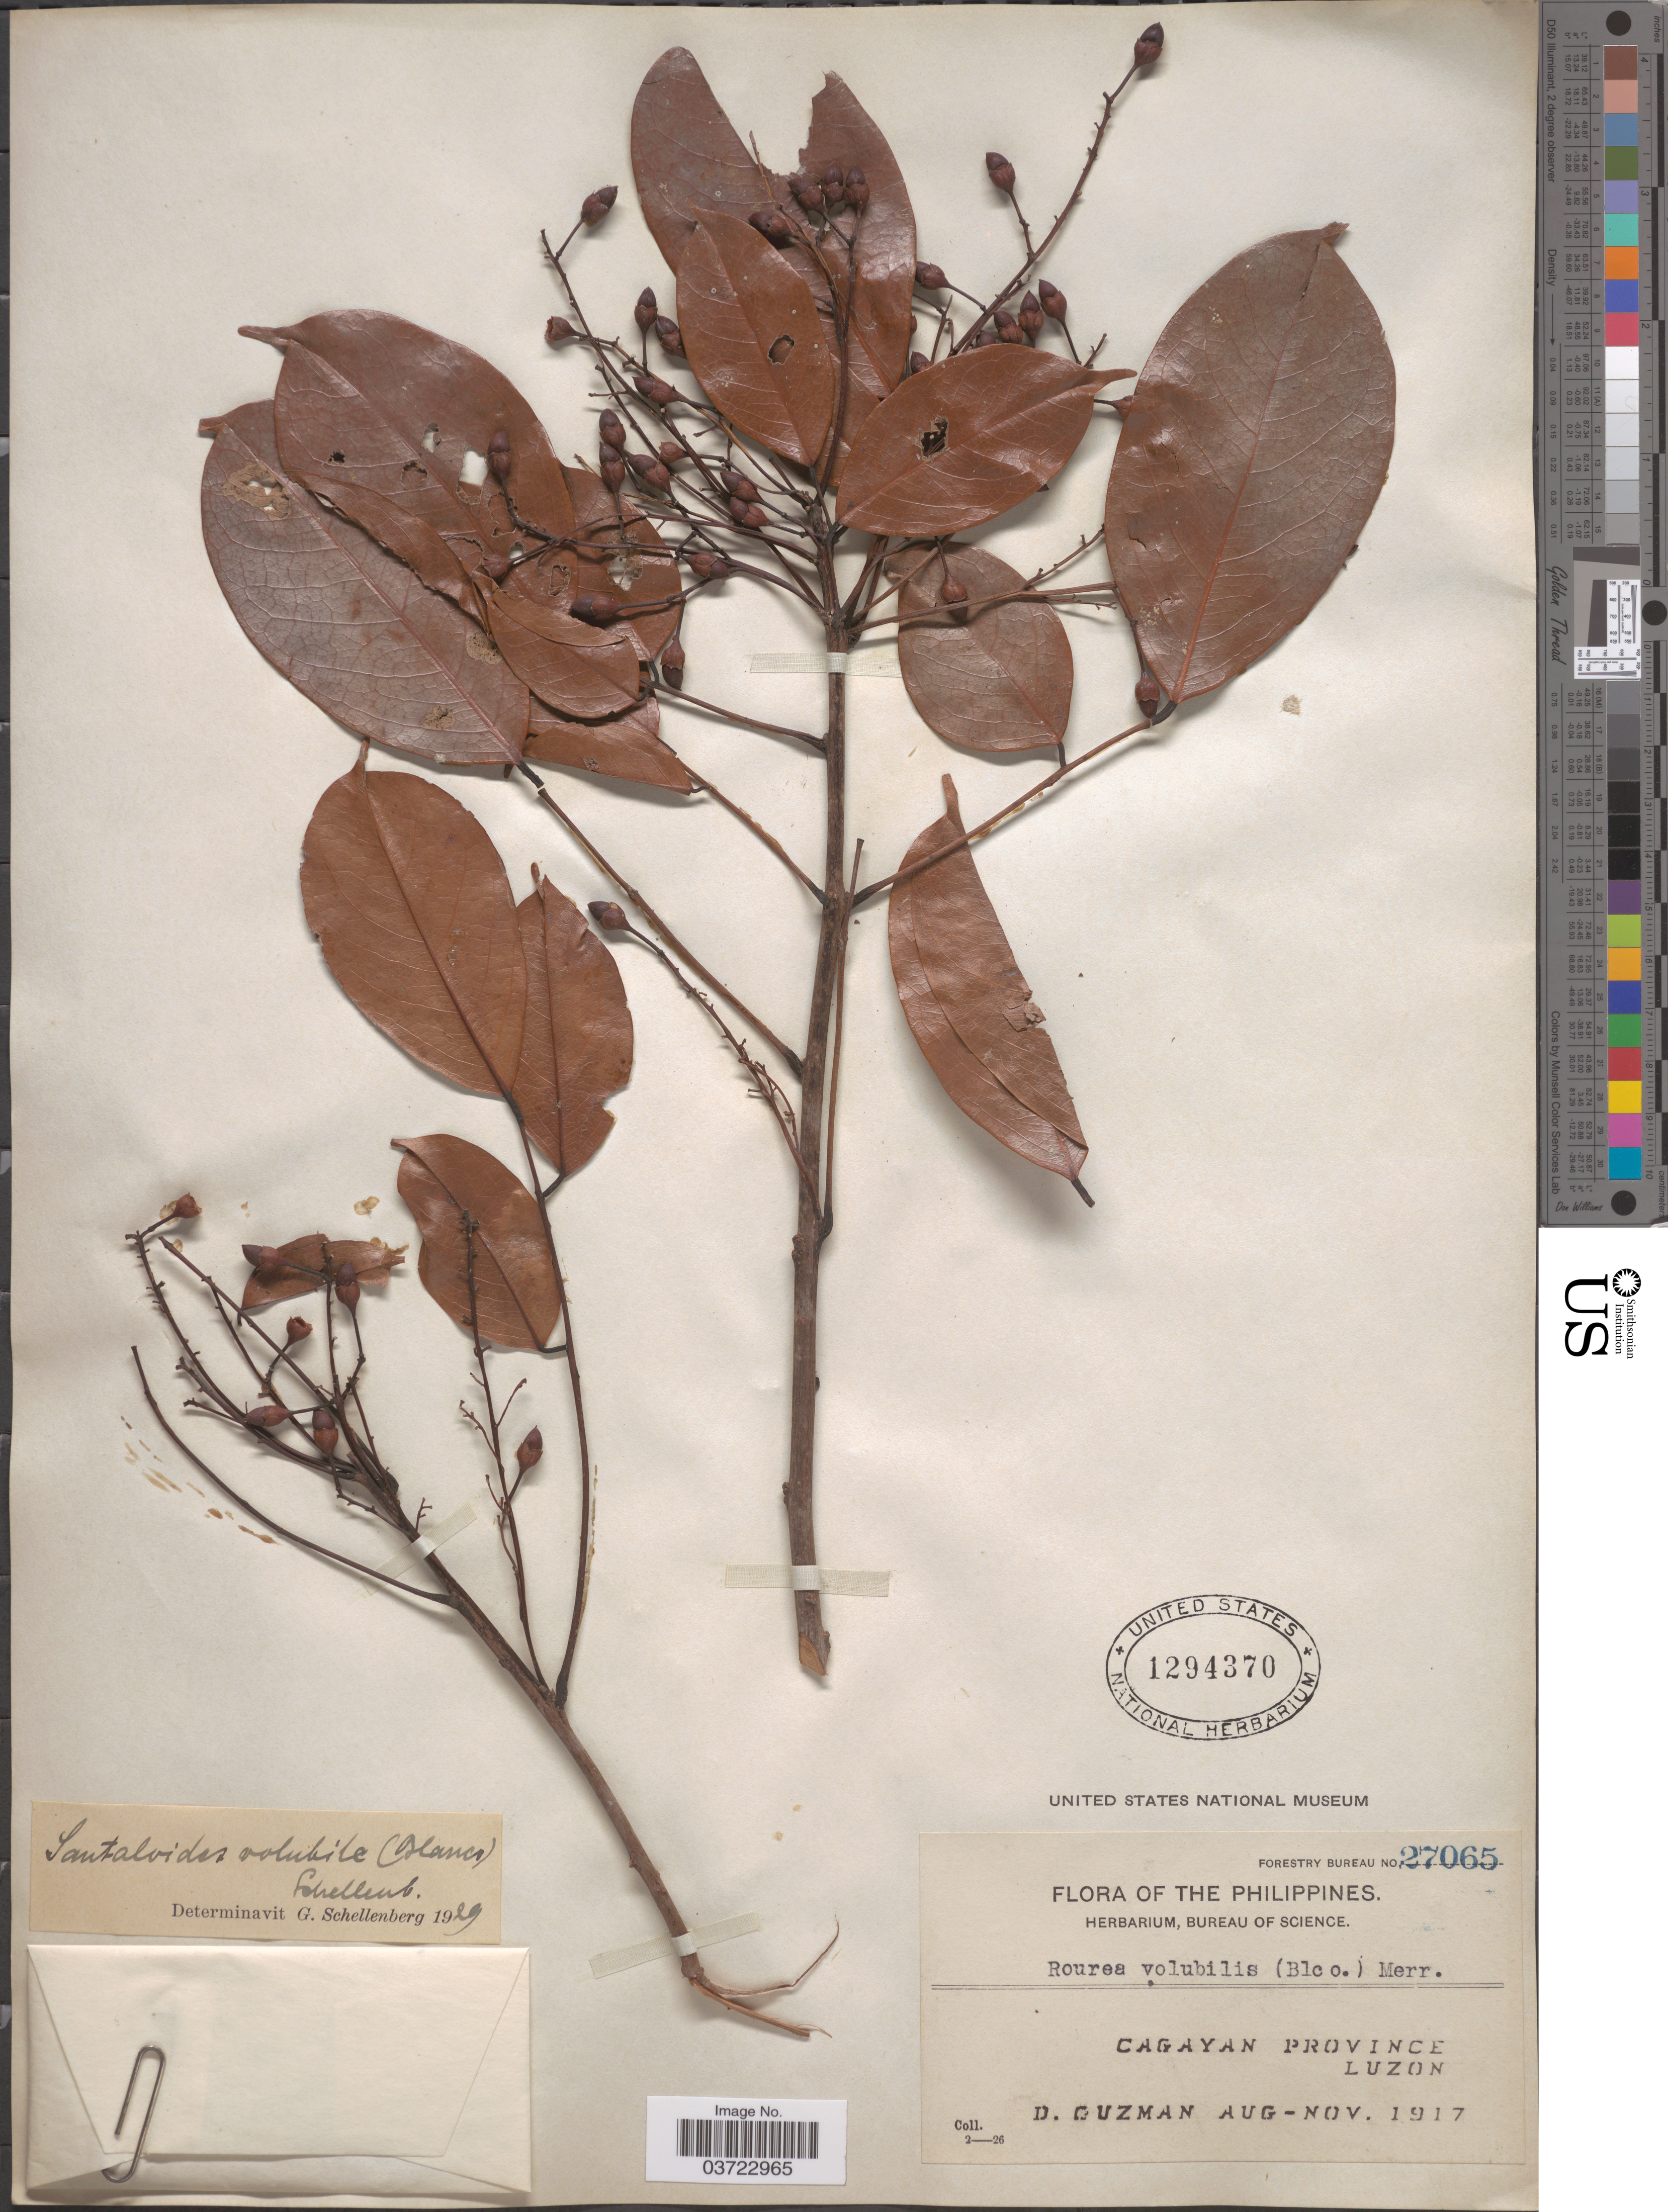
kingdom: Plantae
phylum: Tracheophyta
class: Magnoliopsida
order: Oxalidales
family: Connaraceae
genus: Rourea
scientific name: Rourea volubilis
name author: Merr.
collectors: D. Guzman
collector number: Forestry Bureau 27065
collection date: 1917-08/1917-09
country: Philippines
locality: Cagayan Province. Luzon.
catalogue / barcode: US 1294370